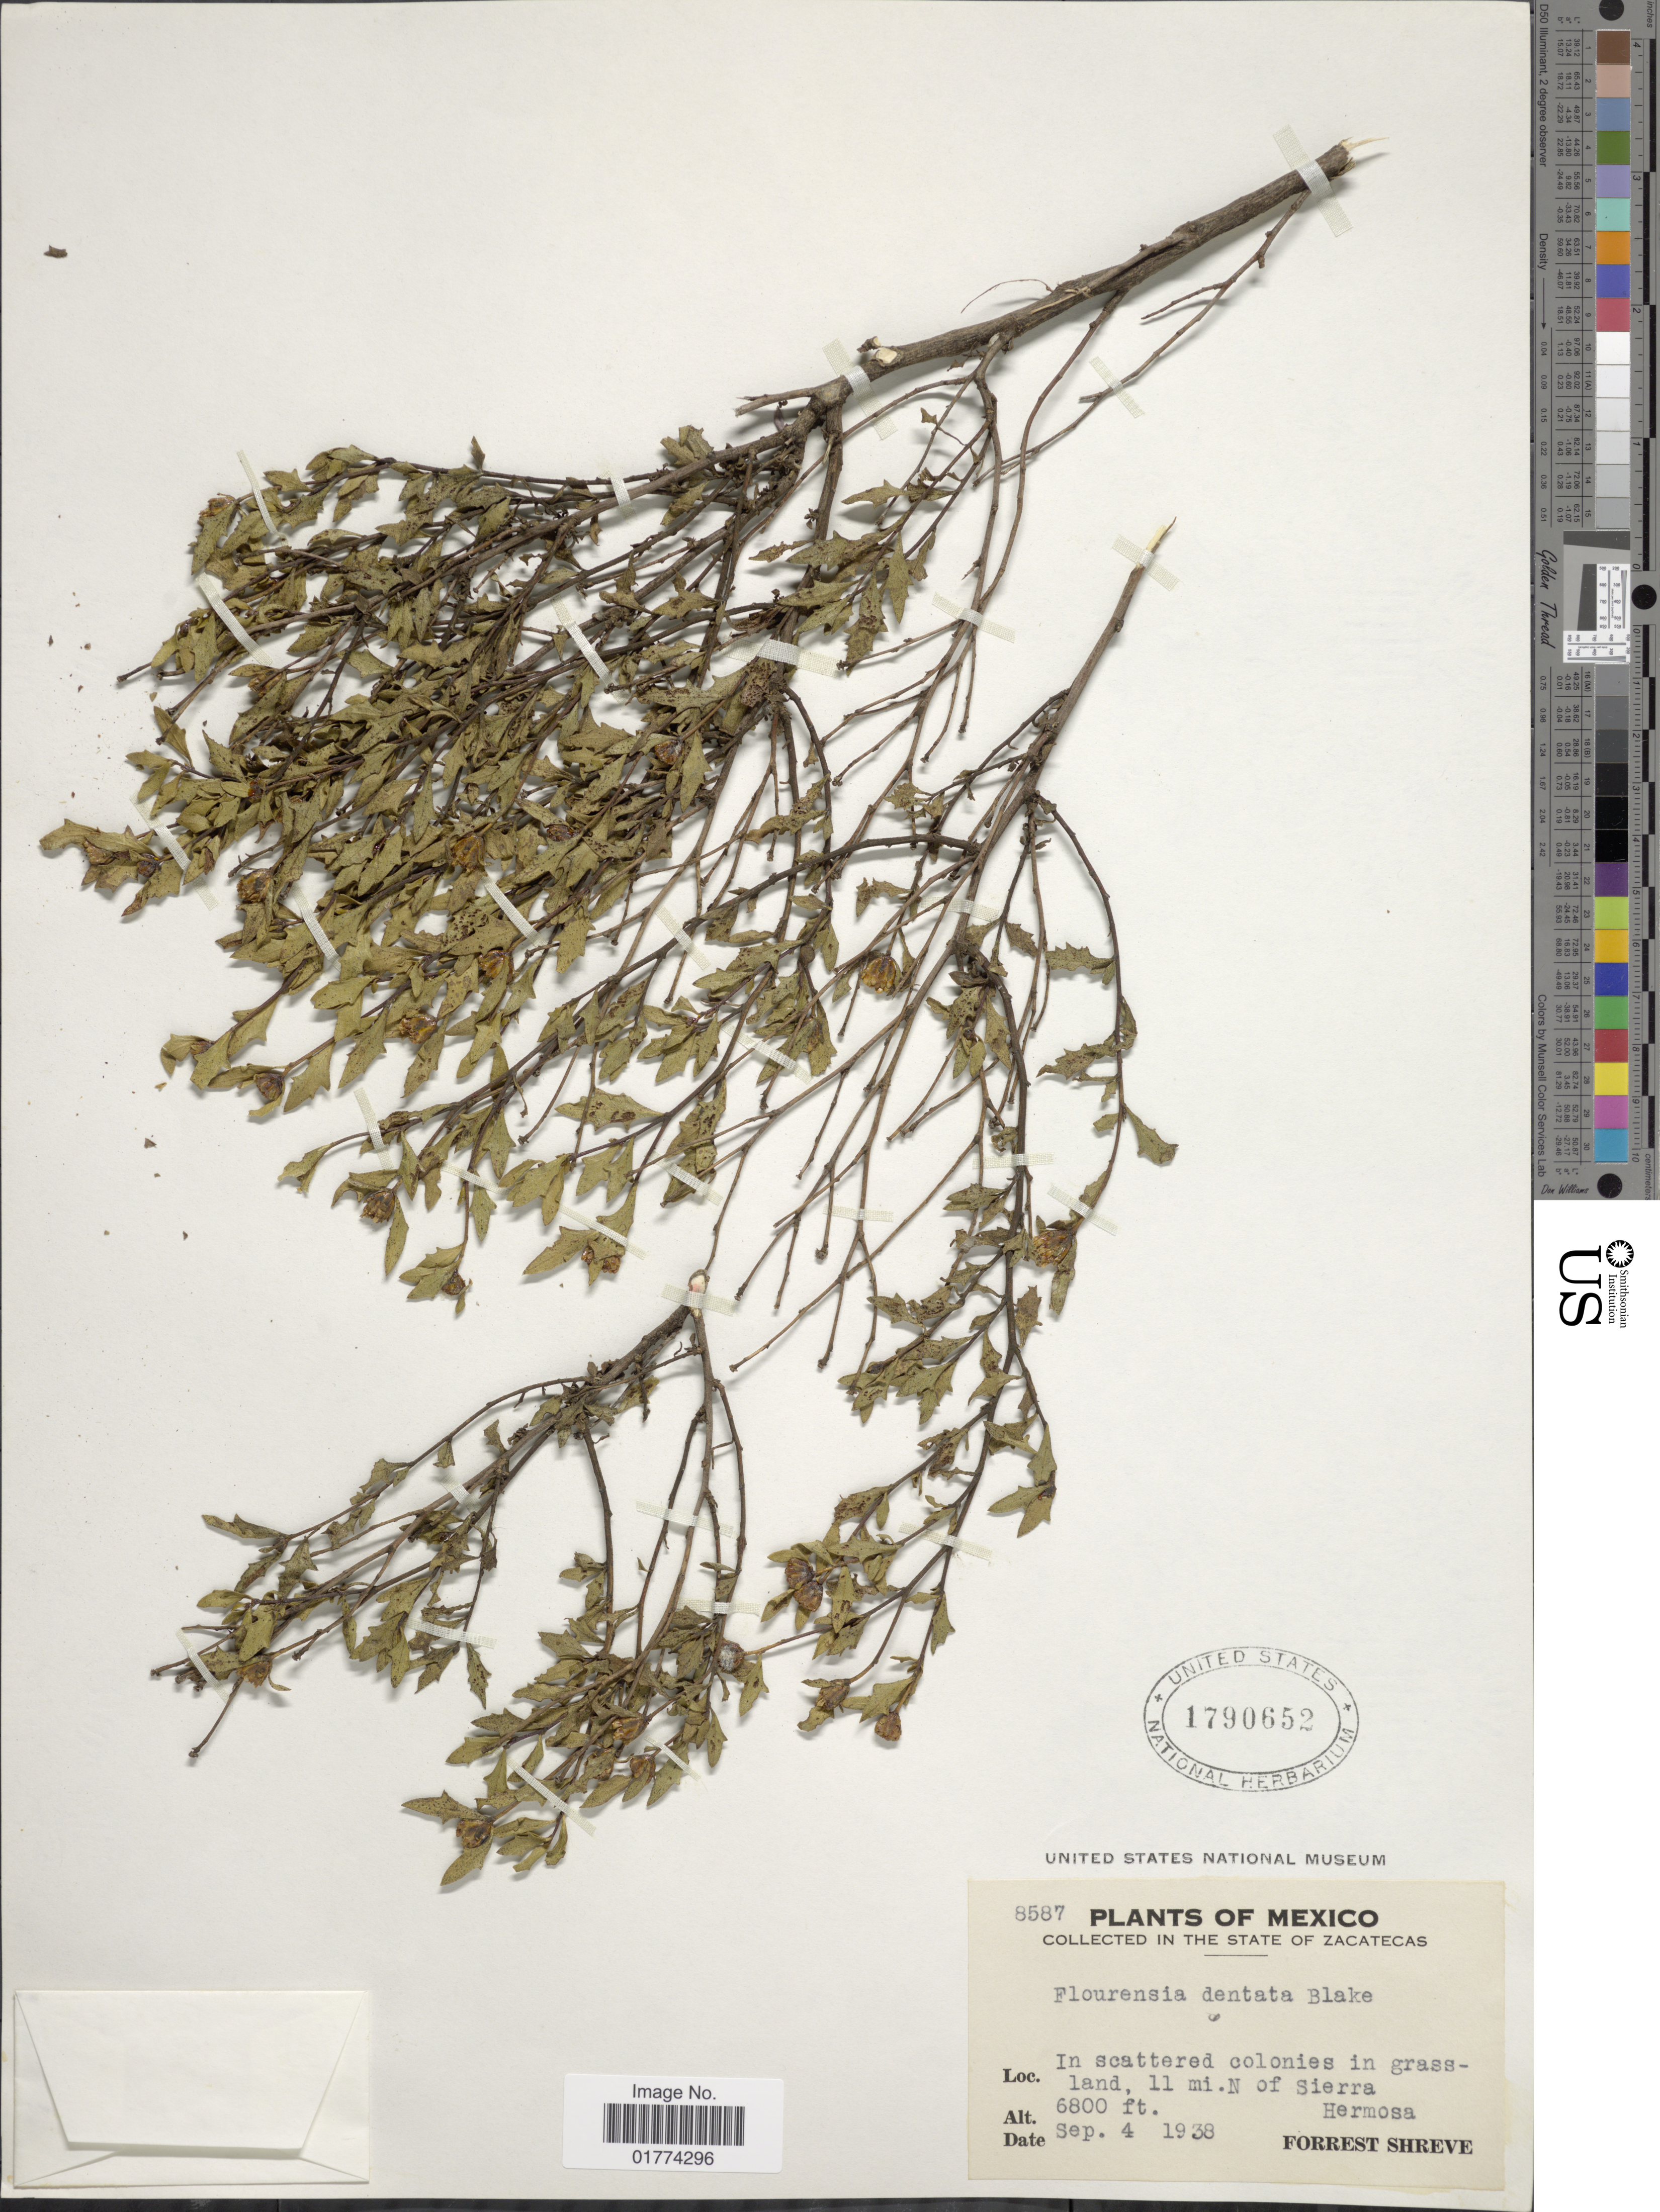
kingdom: Plantae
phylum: Tracheophyta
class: Magnoliopsida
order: Asterales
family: Asteraceae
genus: Flourensia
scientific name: Flourensia dentata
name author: S.F. Blake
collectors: F. Shreve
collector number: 8587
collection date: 1938-09-04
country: Mexico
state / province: Zacatecas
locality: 11 mi. N of Sierra Hermosa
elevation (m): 2073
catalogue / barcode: US 1790652